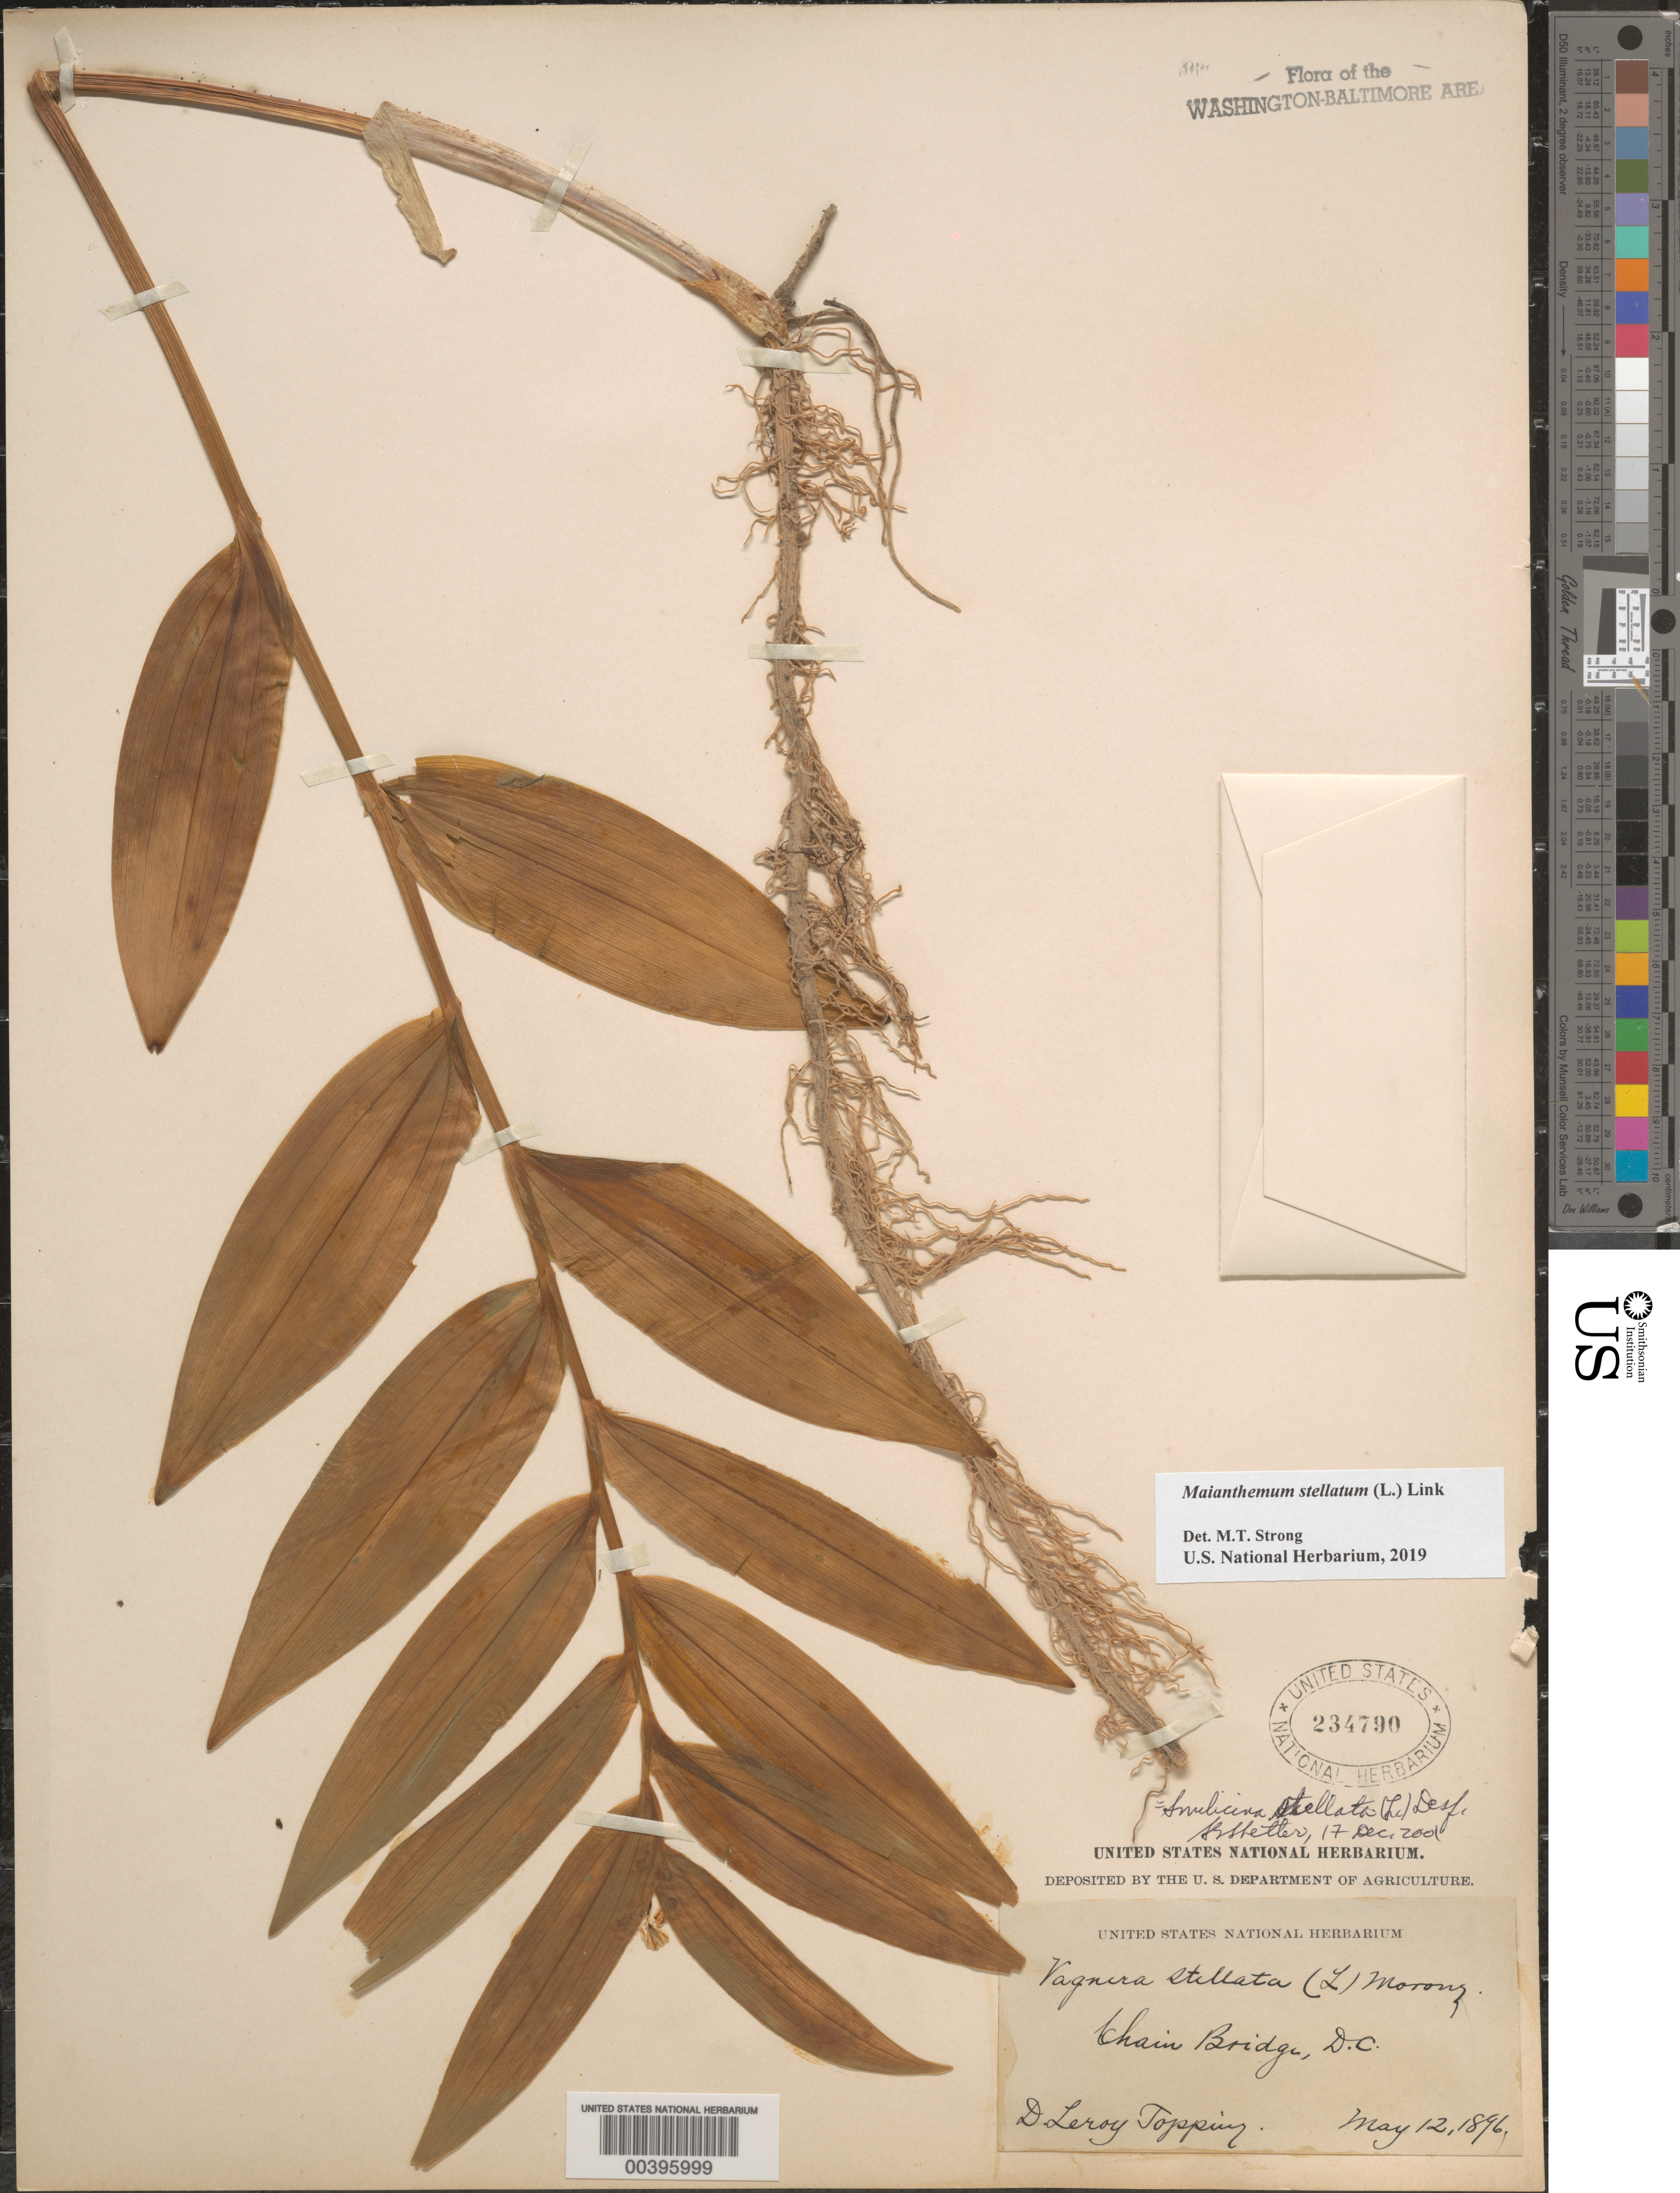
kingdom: Plantae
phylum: Tracheophyta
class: Liliopsida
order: Asparagales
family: Asparagaceae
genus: Maianthemum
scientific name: Maianthemum stellatum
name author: (L.) Link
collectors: D. L. Topping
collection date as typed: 12 May 1896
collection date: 1896-05-12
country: United States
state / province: District of Columbia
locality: Chain Bridge C. and O. Canal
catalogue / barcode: US 234790